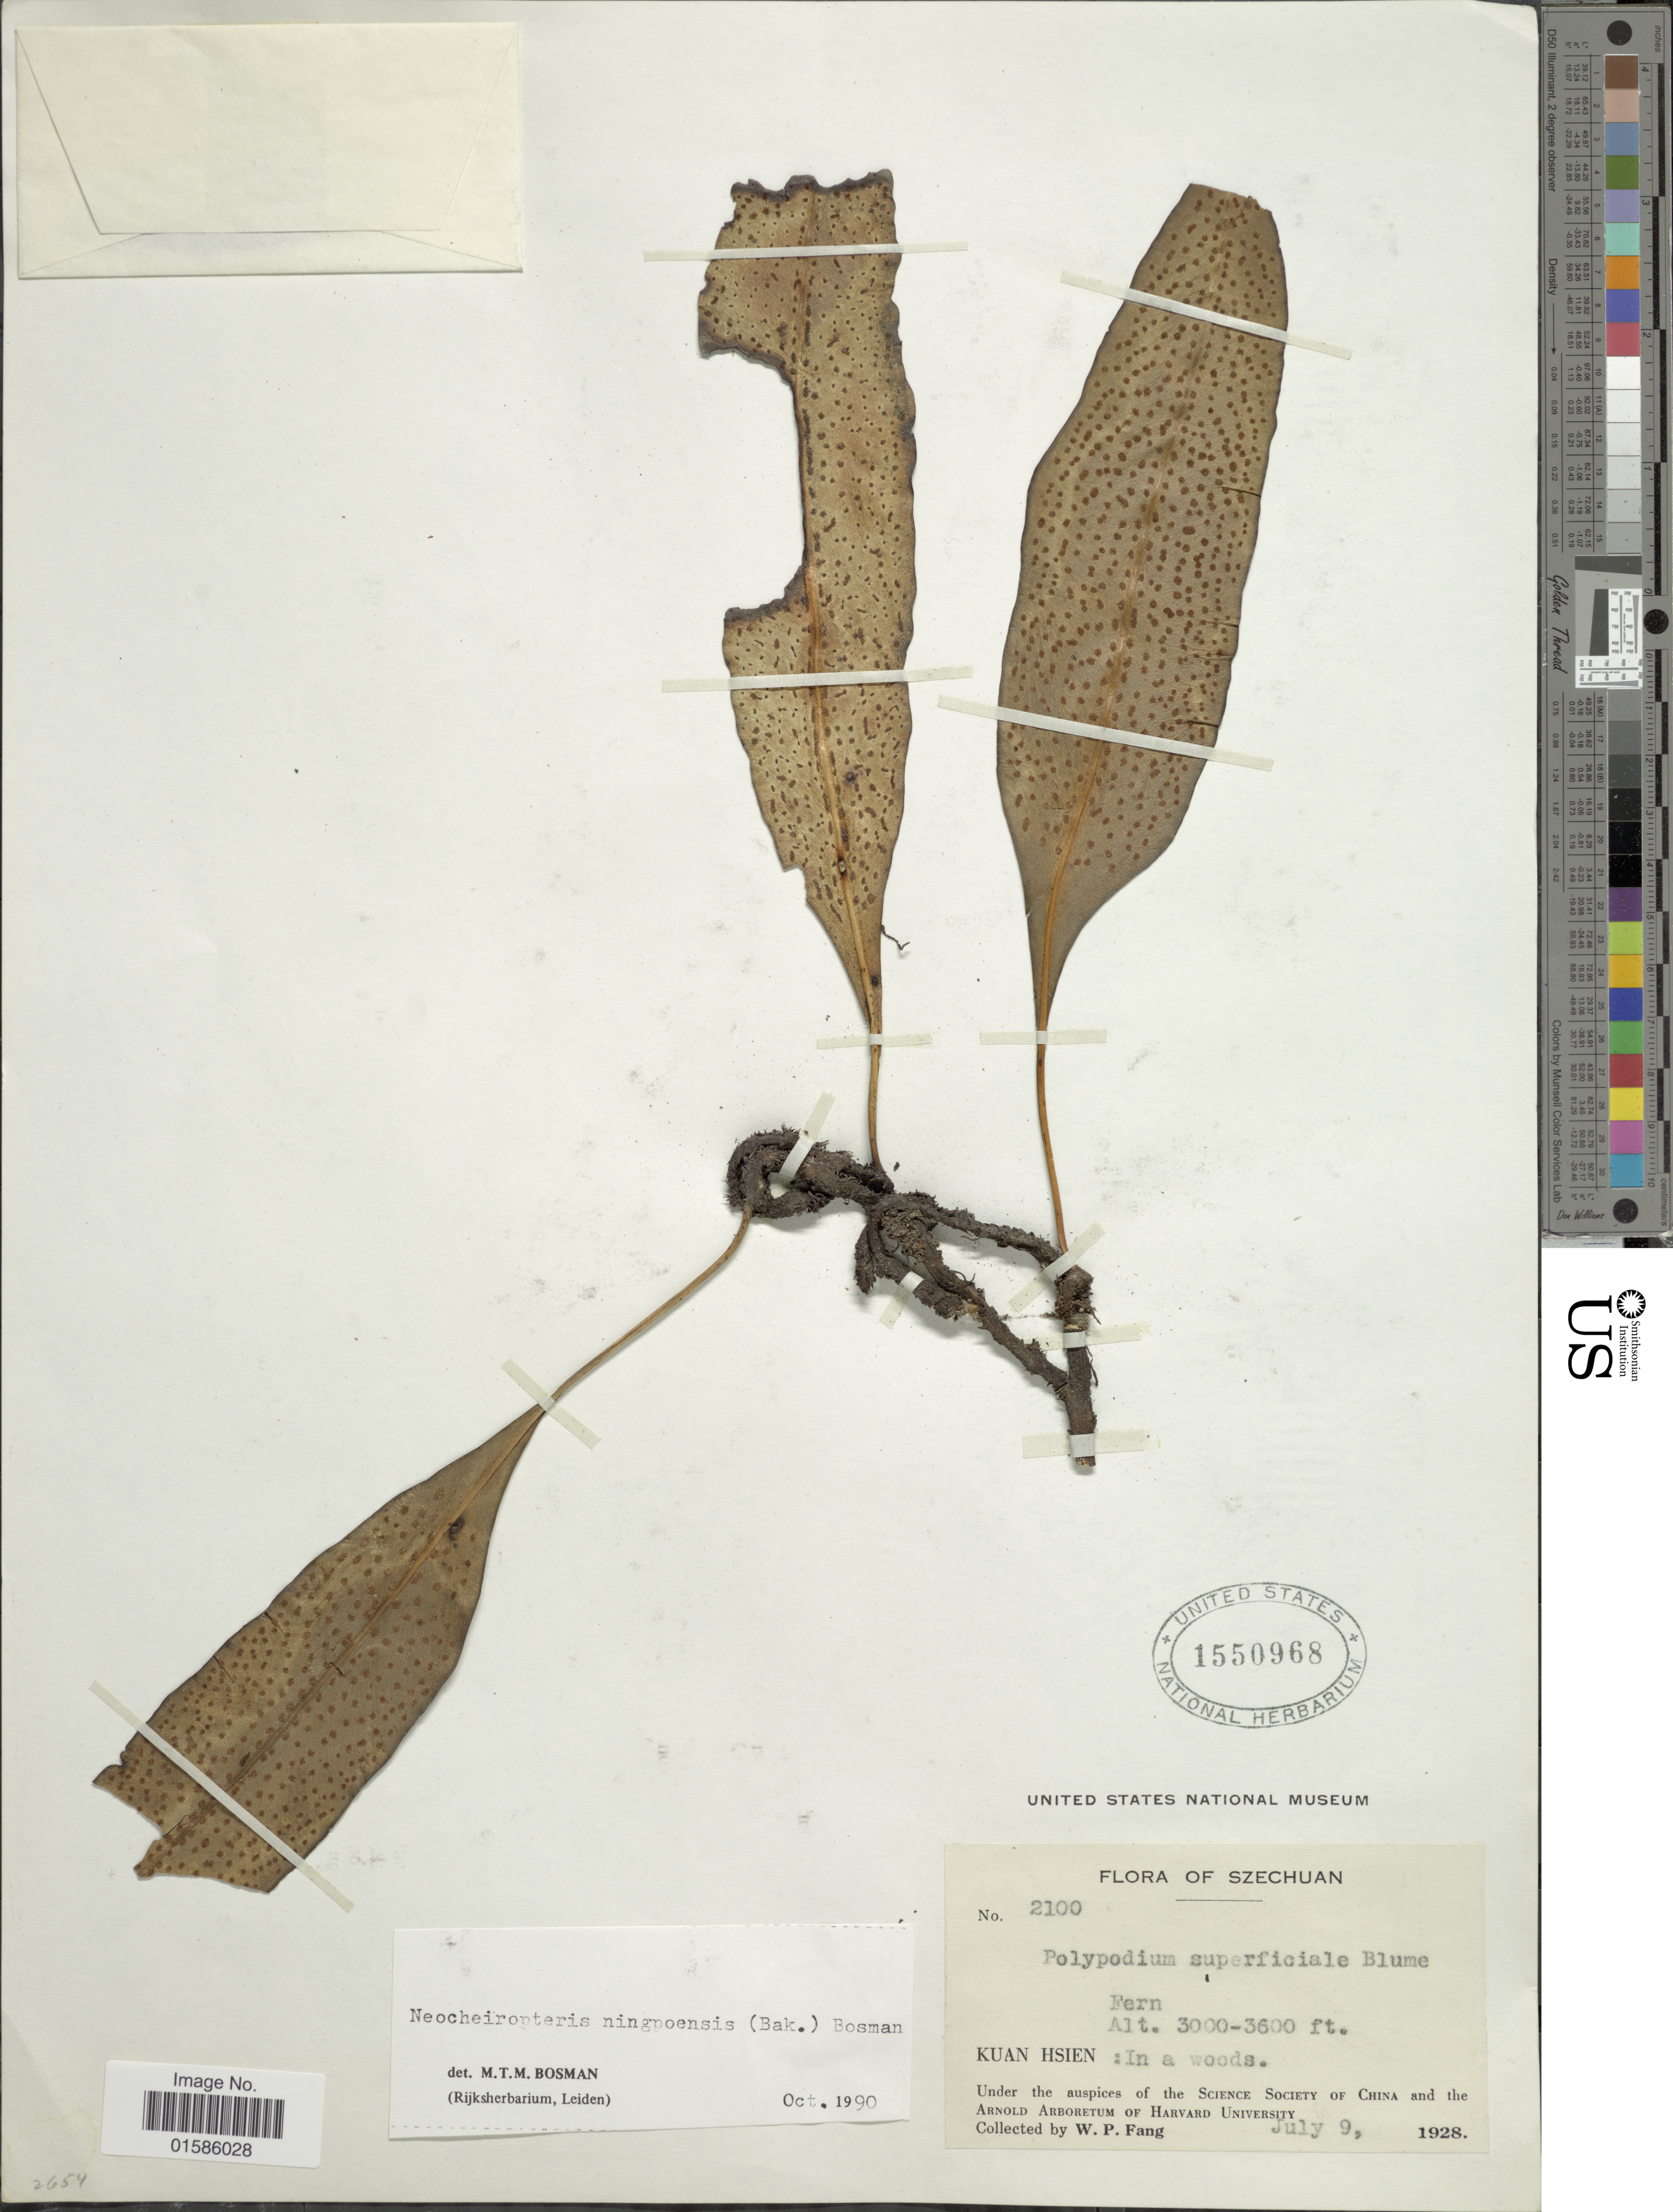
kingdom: Plantae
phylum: Tracheophyta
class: Polypodiopsida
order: Polypodiales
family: Polypodiaceae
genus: Microsorum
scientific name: Microsorum ningpoensis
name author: (Baker)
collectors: W. P. Fang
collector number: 2100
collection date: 1928-07-09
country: China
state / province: Sichuan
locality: Szechuan, Kuan Hsien: In a wood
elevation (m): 914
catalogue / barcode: US 1550968